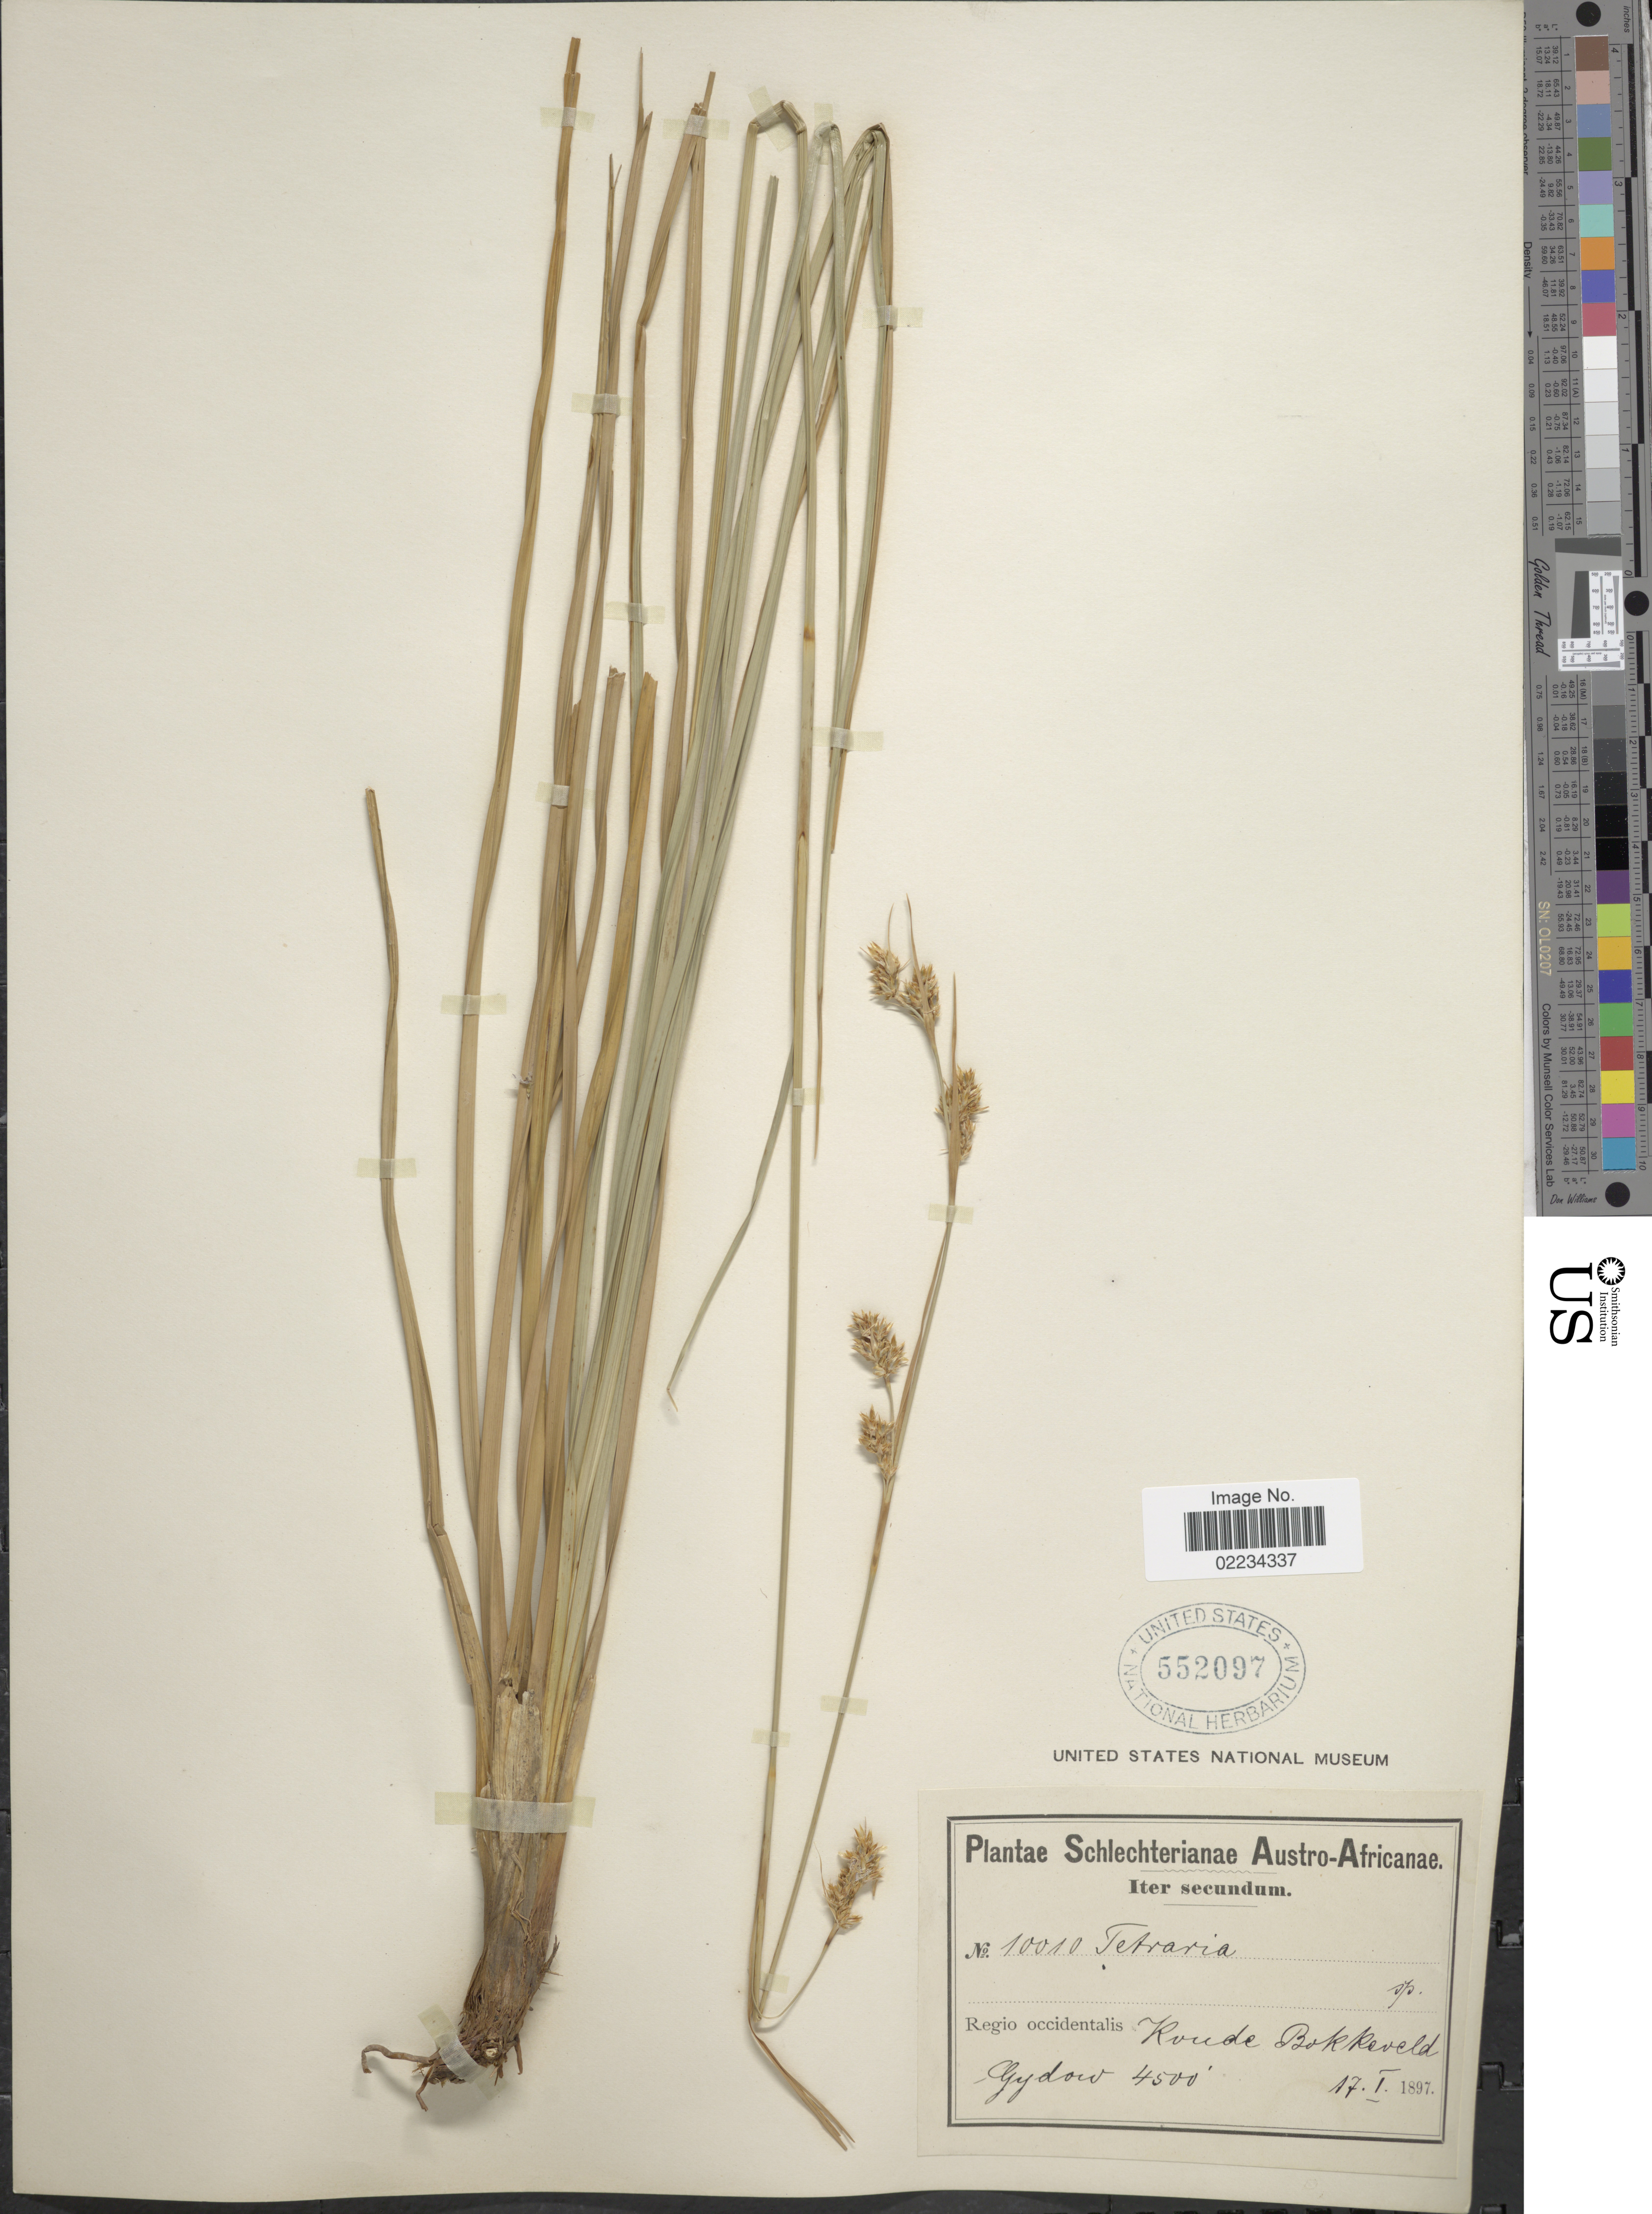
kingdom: Plantae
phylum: Tracheophyta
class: Liliopsida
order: Poales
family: Cyperaceae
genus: Carpha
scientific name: Carpha schlechteri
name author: C.B. Clarke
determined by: Strong, Mark T., (BOT), Smithsonian Institution - National Museum of Natural History (UNITED STATES)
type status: Isotype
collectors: Schlechter, --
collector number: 10010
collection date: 1897-01-17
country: South Africa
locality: Austro-Africanae, Iter secundum, Regio occidentalis Koude Bokkeveld, Gydow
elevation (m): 1372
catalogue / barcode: US 552097